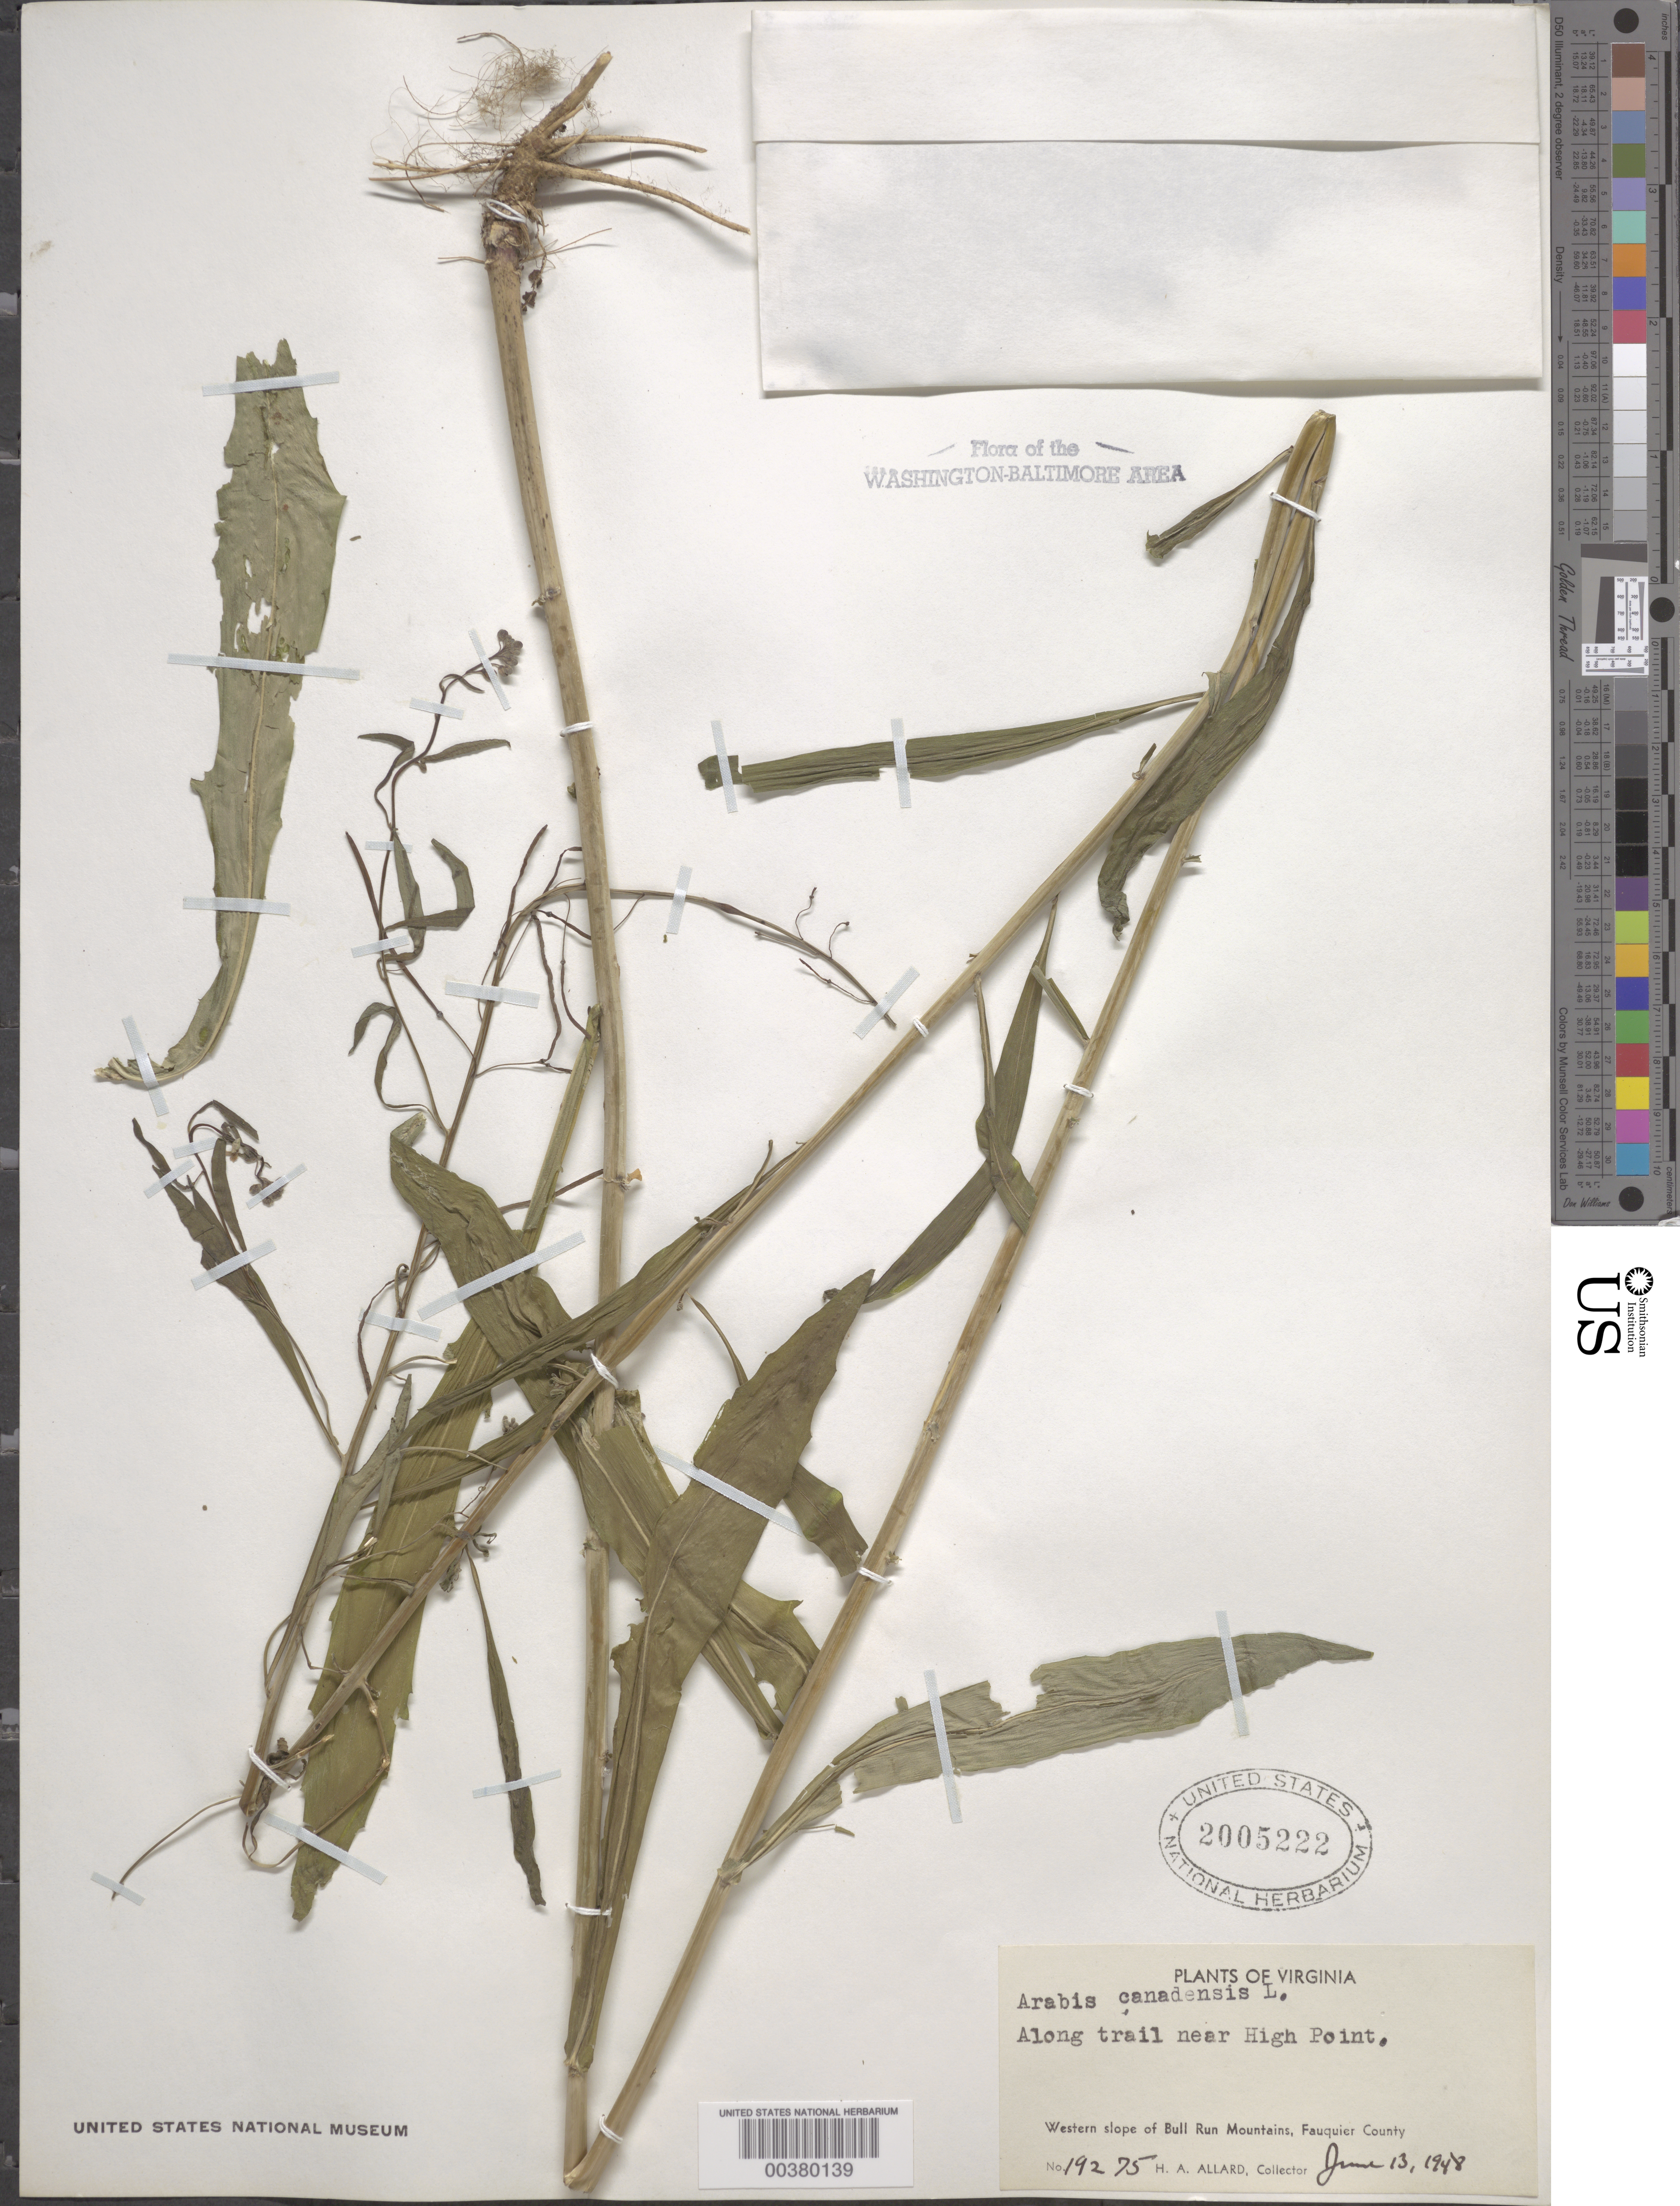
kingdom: Plantae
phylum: Tracheophyta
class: Magnoliopsida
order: Brassicales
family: Brassicaceae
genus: Boechera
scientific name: Boechera canadensis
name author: (L.) Al-Shehbaz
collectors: H. A. Allard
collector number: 19275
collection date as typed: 13 Jun 1948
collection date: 1948-06-13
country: United States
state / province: Virginia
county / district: Fauquier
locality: High Point vicinity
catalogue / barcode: US 2005222